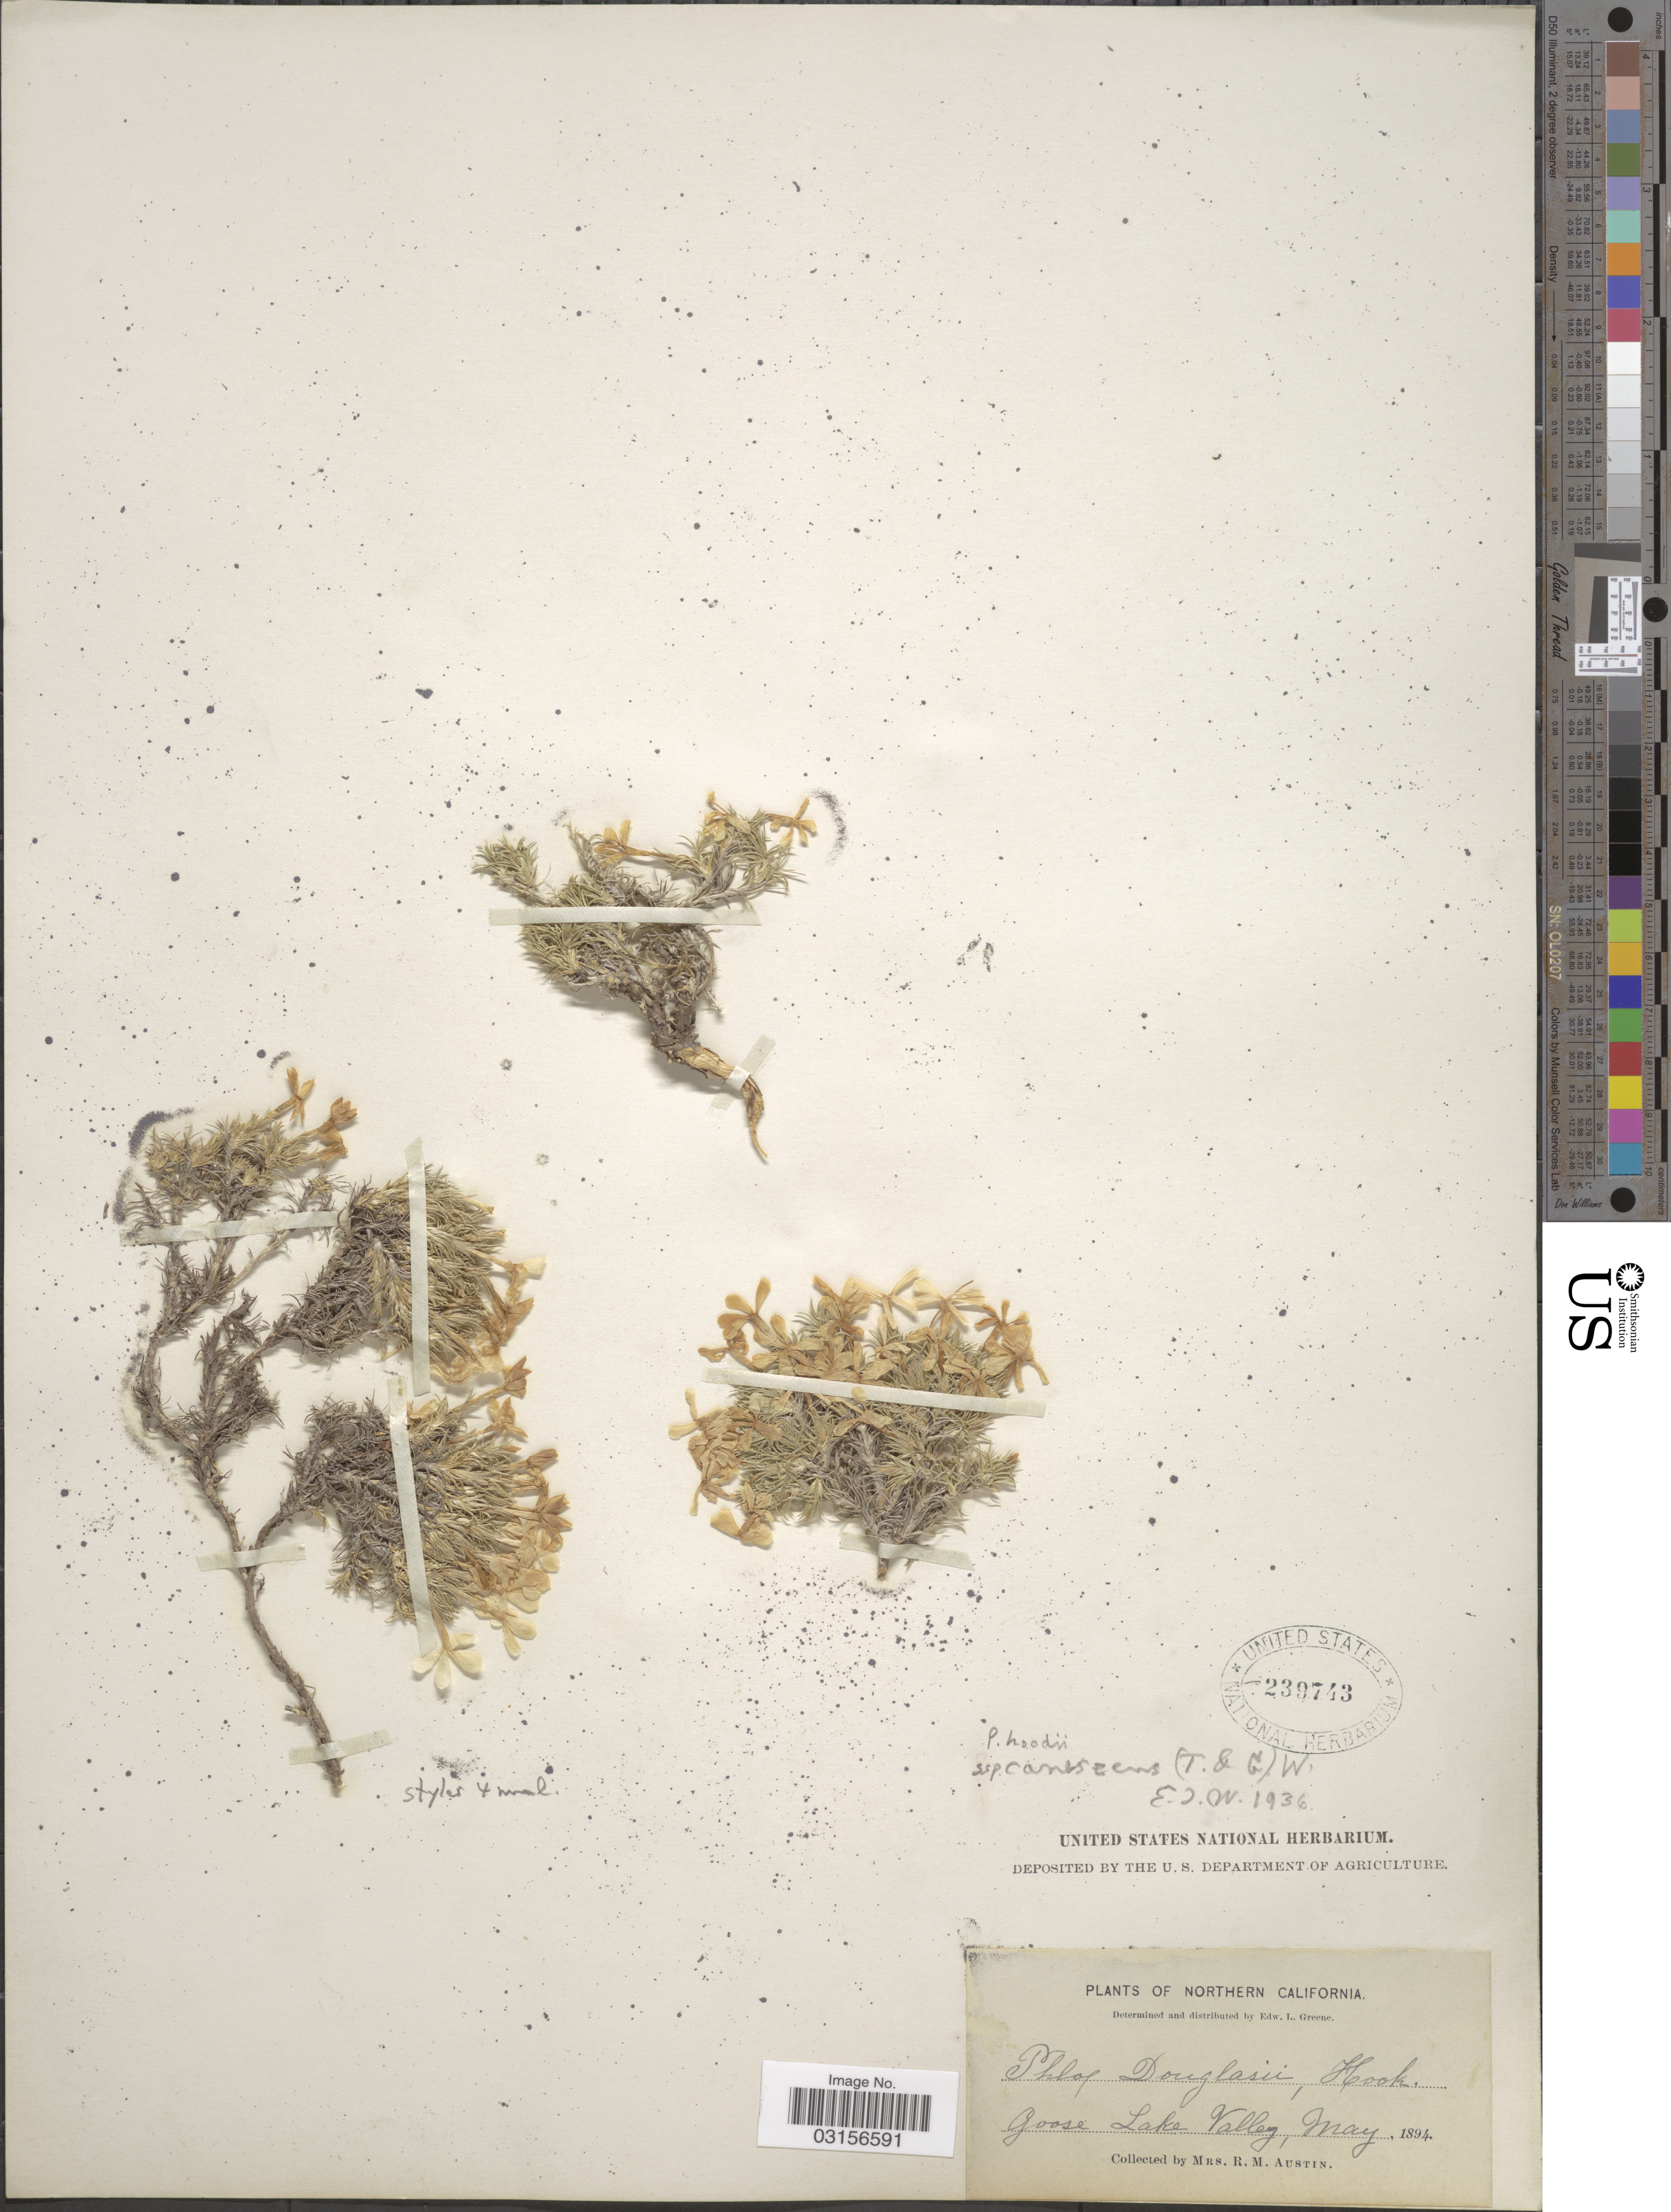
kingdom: Plantae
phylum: Tracheophyta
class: Magnoliopsida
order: Ericales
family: Polemoniaceae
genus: Phlox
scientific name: Phlox caespitosa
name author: Nutt.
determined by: Mayfield, M. H.; Ferguson, C. J.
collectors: R. Austin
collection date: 1894-05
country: United States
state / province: California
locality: Northern California. Goose Lake Valley.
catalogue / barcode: US 239743